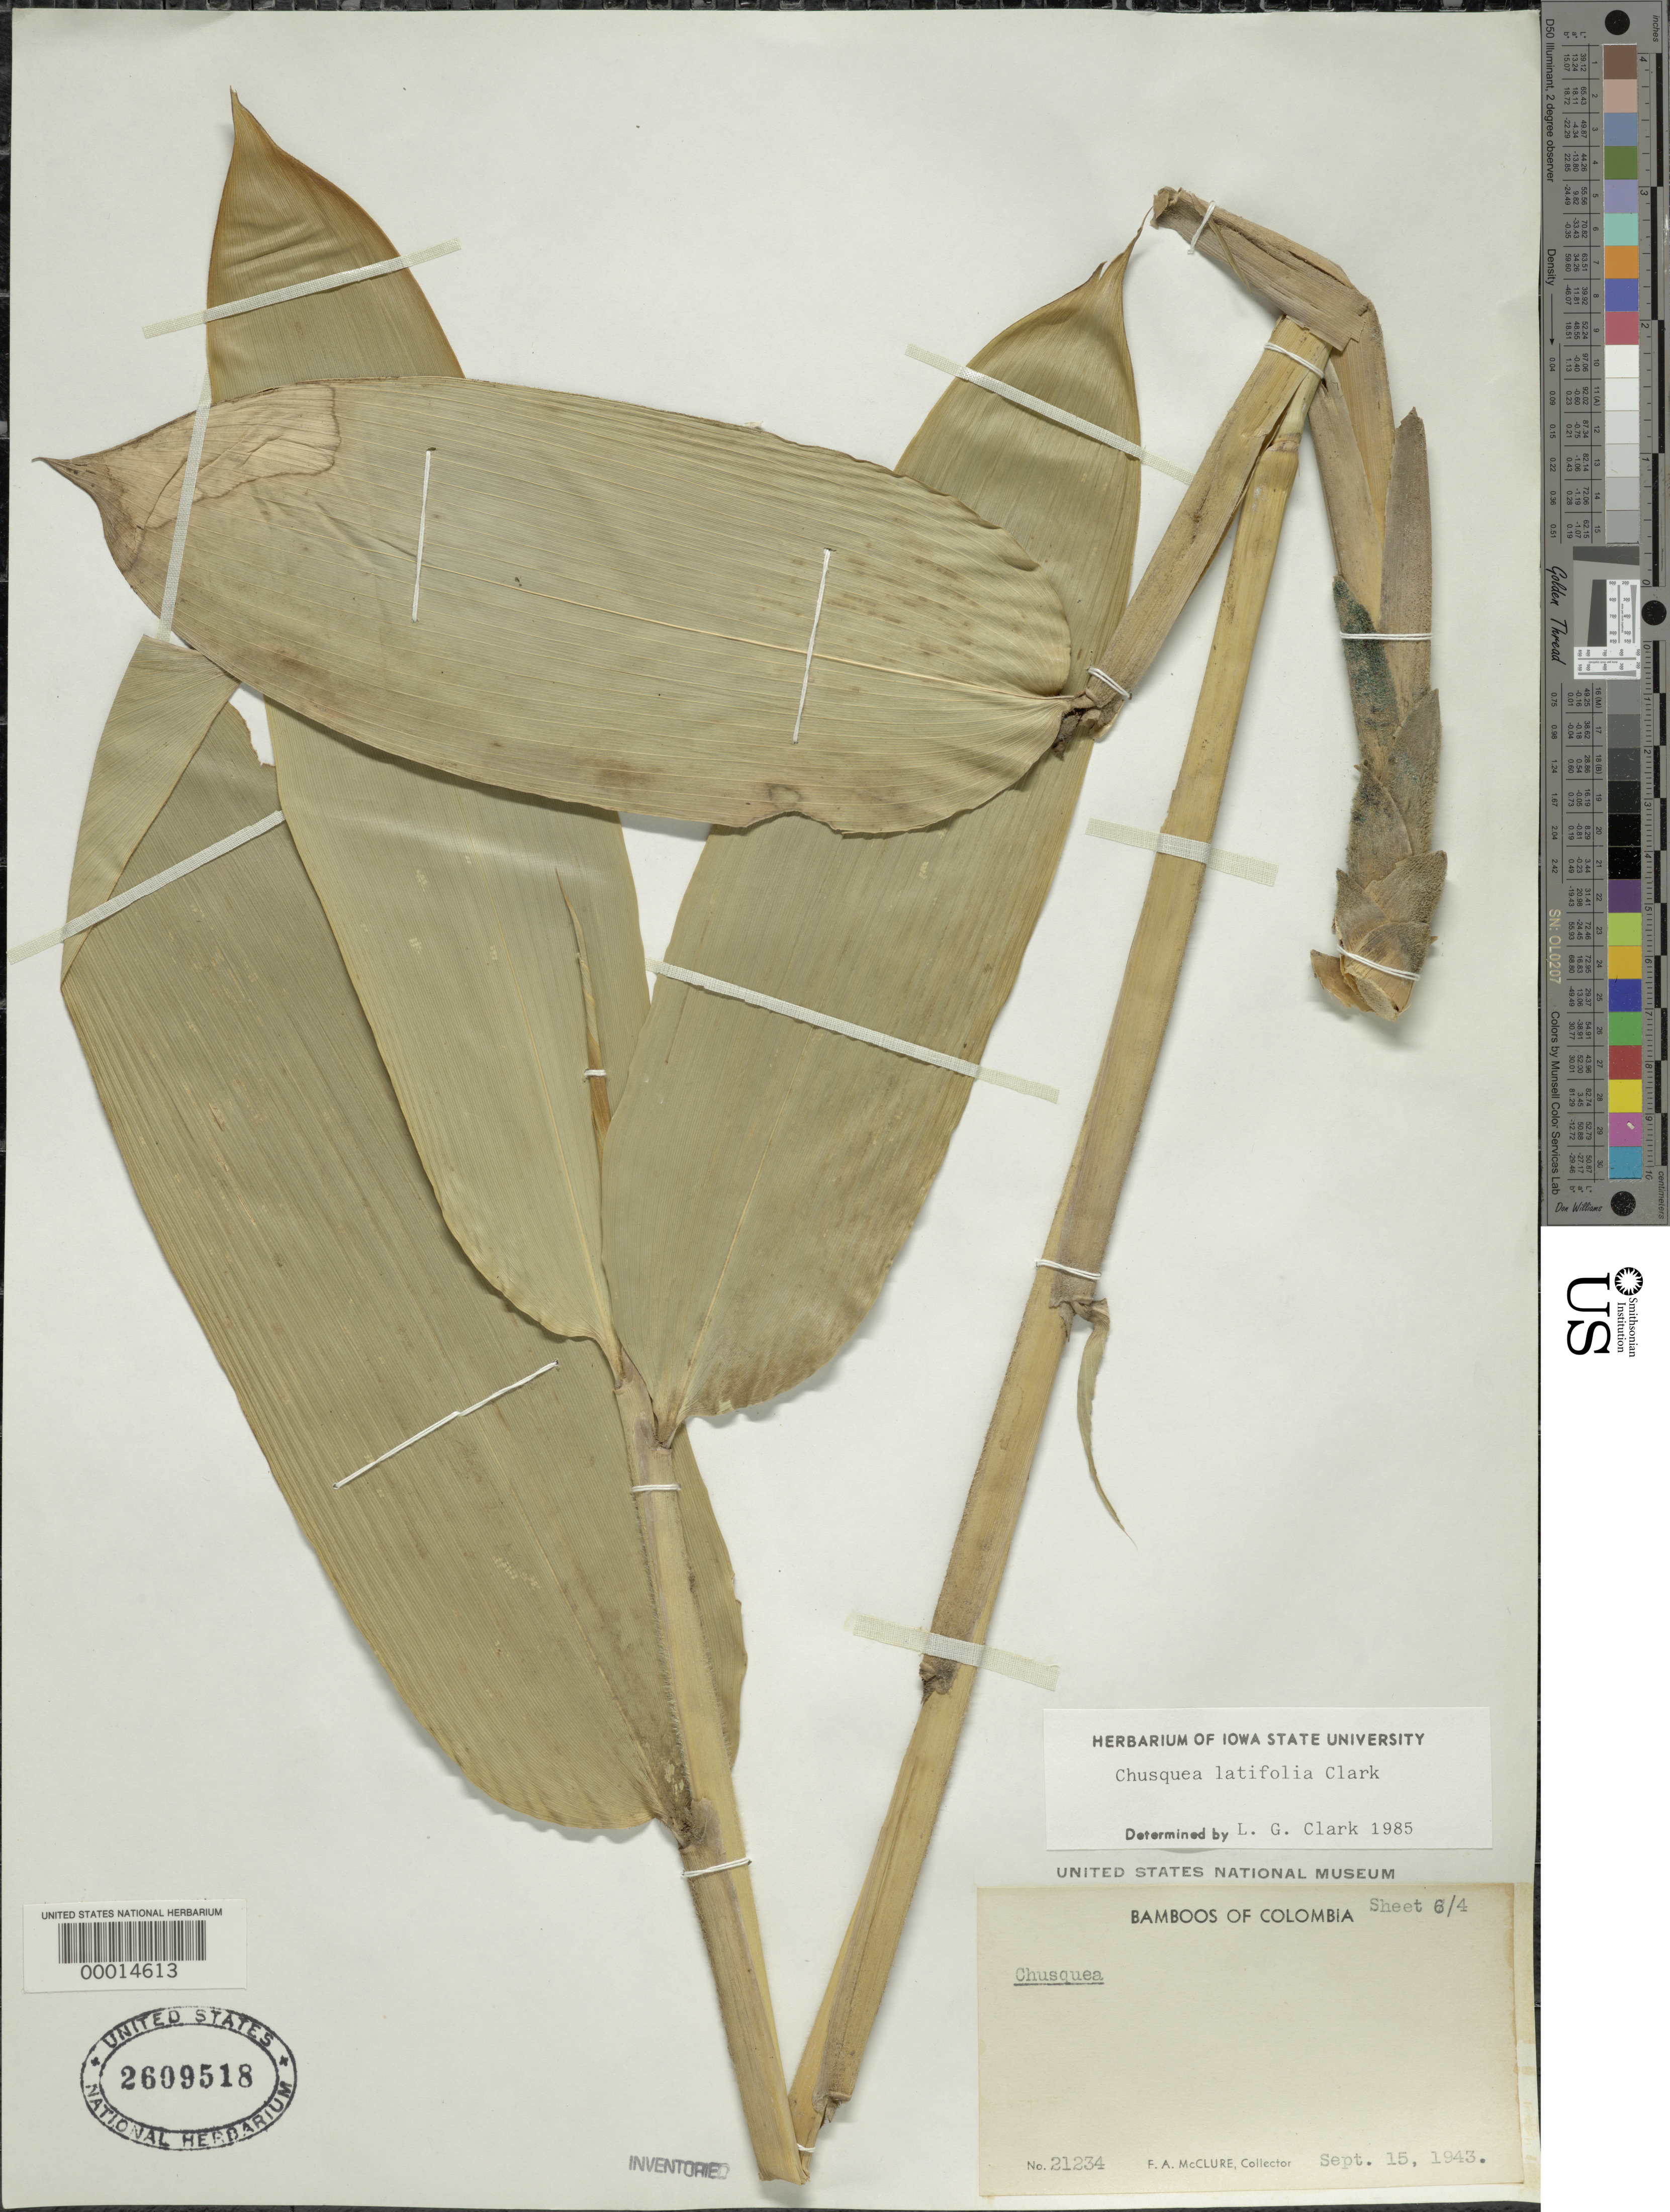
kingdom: Plantae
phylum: Tracheophyta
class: Liliopsida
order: Poales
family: Poaceae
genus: Chusquea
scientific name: Chusquea latifolia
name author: L.G. Clark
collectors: F. A. McClure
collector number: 21234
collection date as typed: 15 Sep 1943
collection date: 1943-09-15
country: Colombia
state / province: Cauca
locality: Cali-Buena Ventura Hwy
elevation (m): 2000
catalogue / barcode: US 2609518